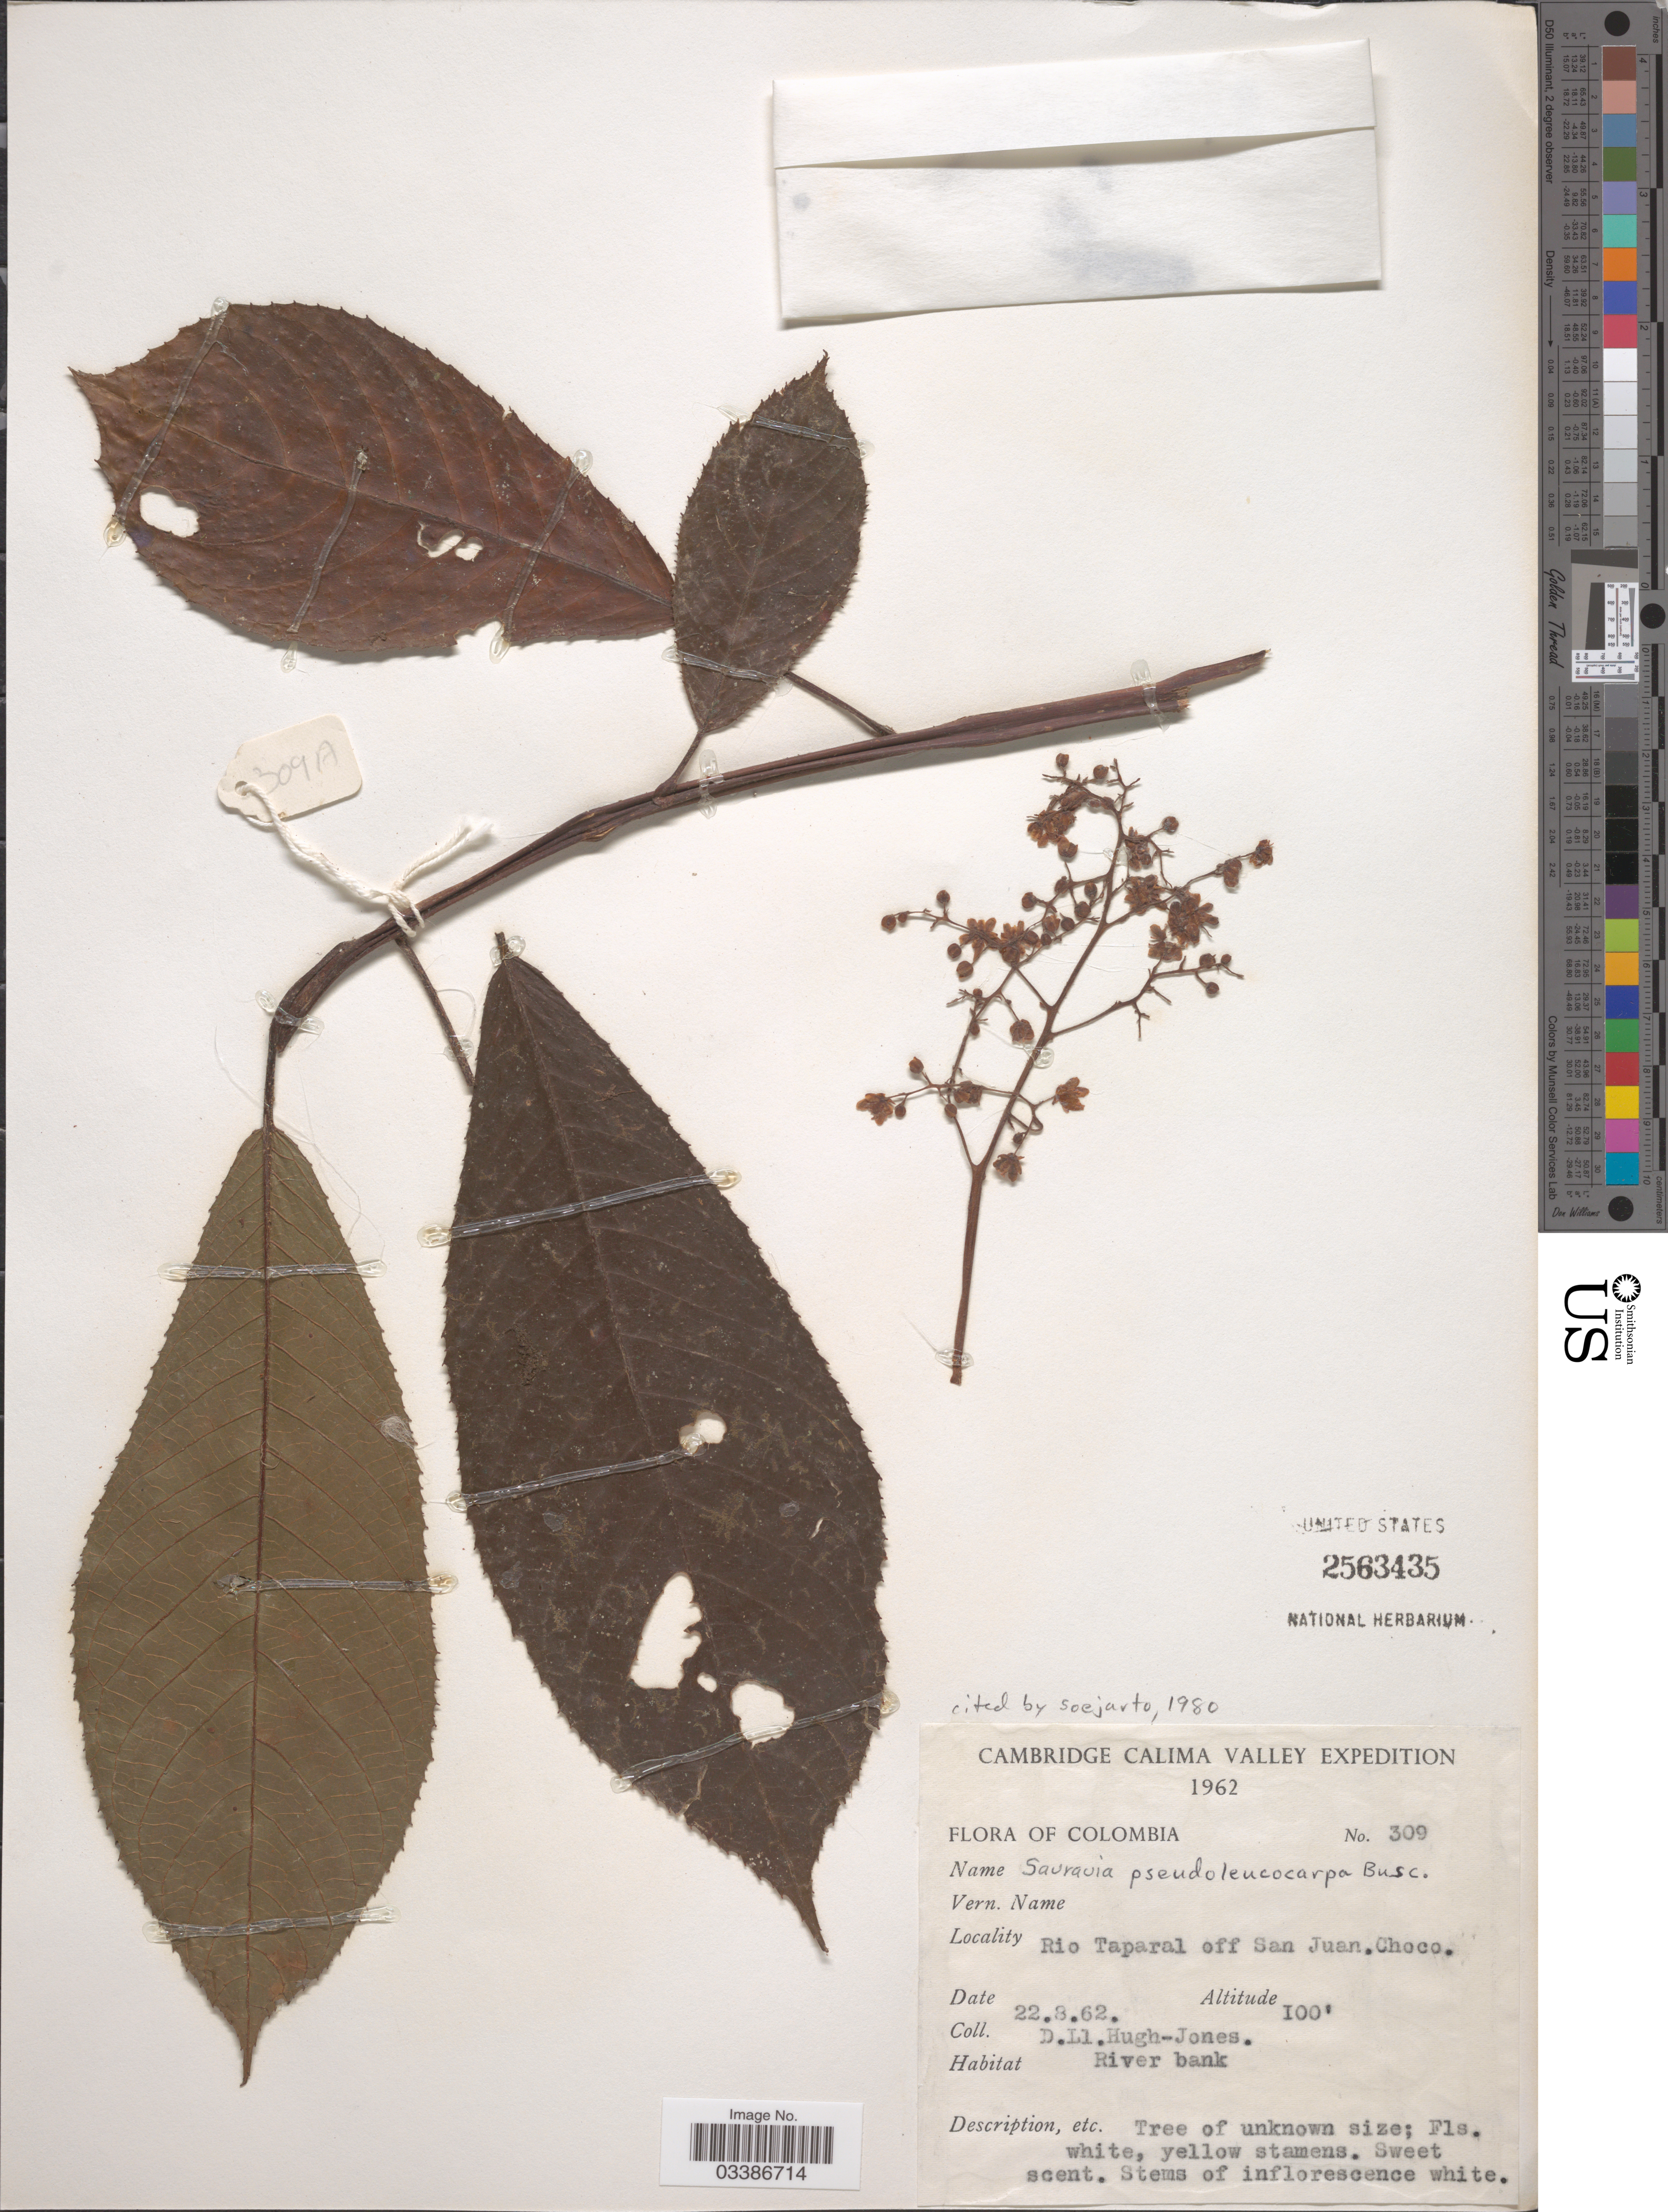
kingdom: Plantae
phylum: Tracheophyta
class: Magnoliopsida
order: Ericales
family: Actinidiaceae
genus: Saurauia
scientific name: Saurauia pseudoleucocarpa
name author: Buscal.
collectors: D. Hugh-Jones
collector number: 309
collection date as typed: Transcribed d/m/y: 22/8/62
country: Colombia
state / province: Chocó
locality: Calima Valley. Rio Taparal off San Juan.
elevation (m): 30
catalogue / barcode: US 2563435